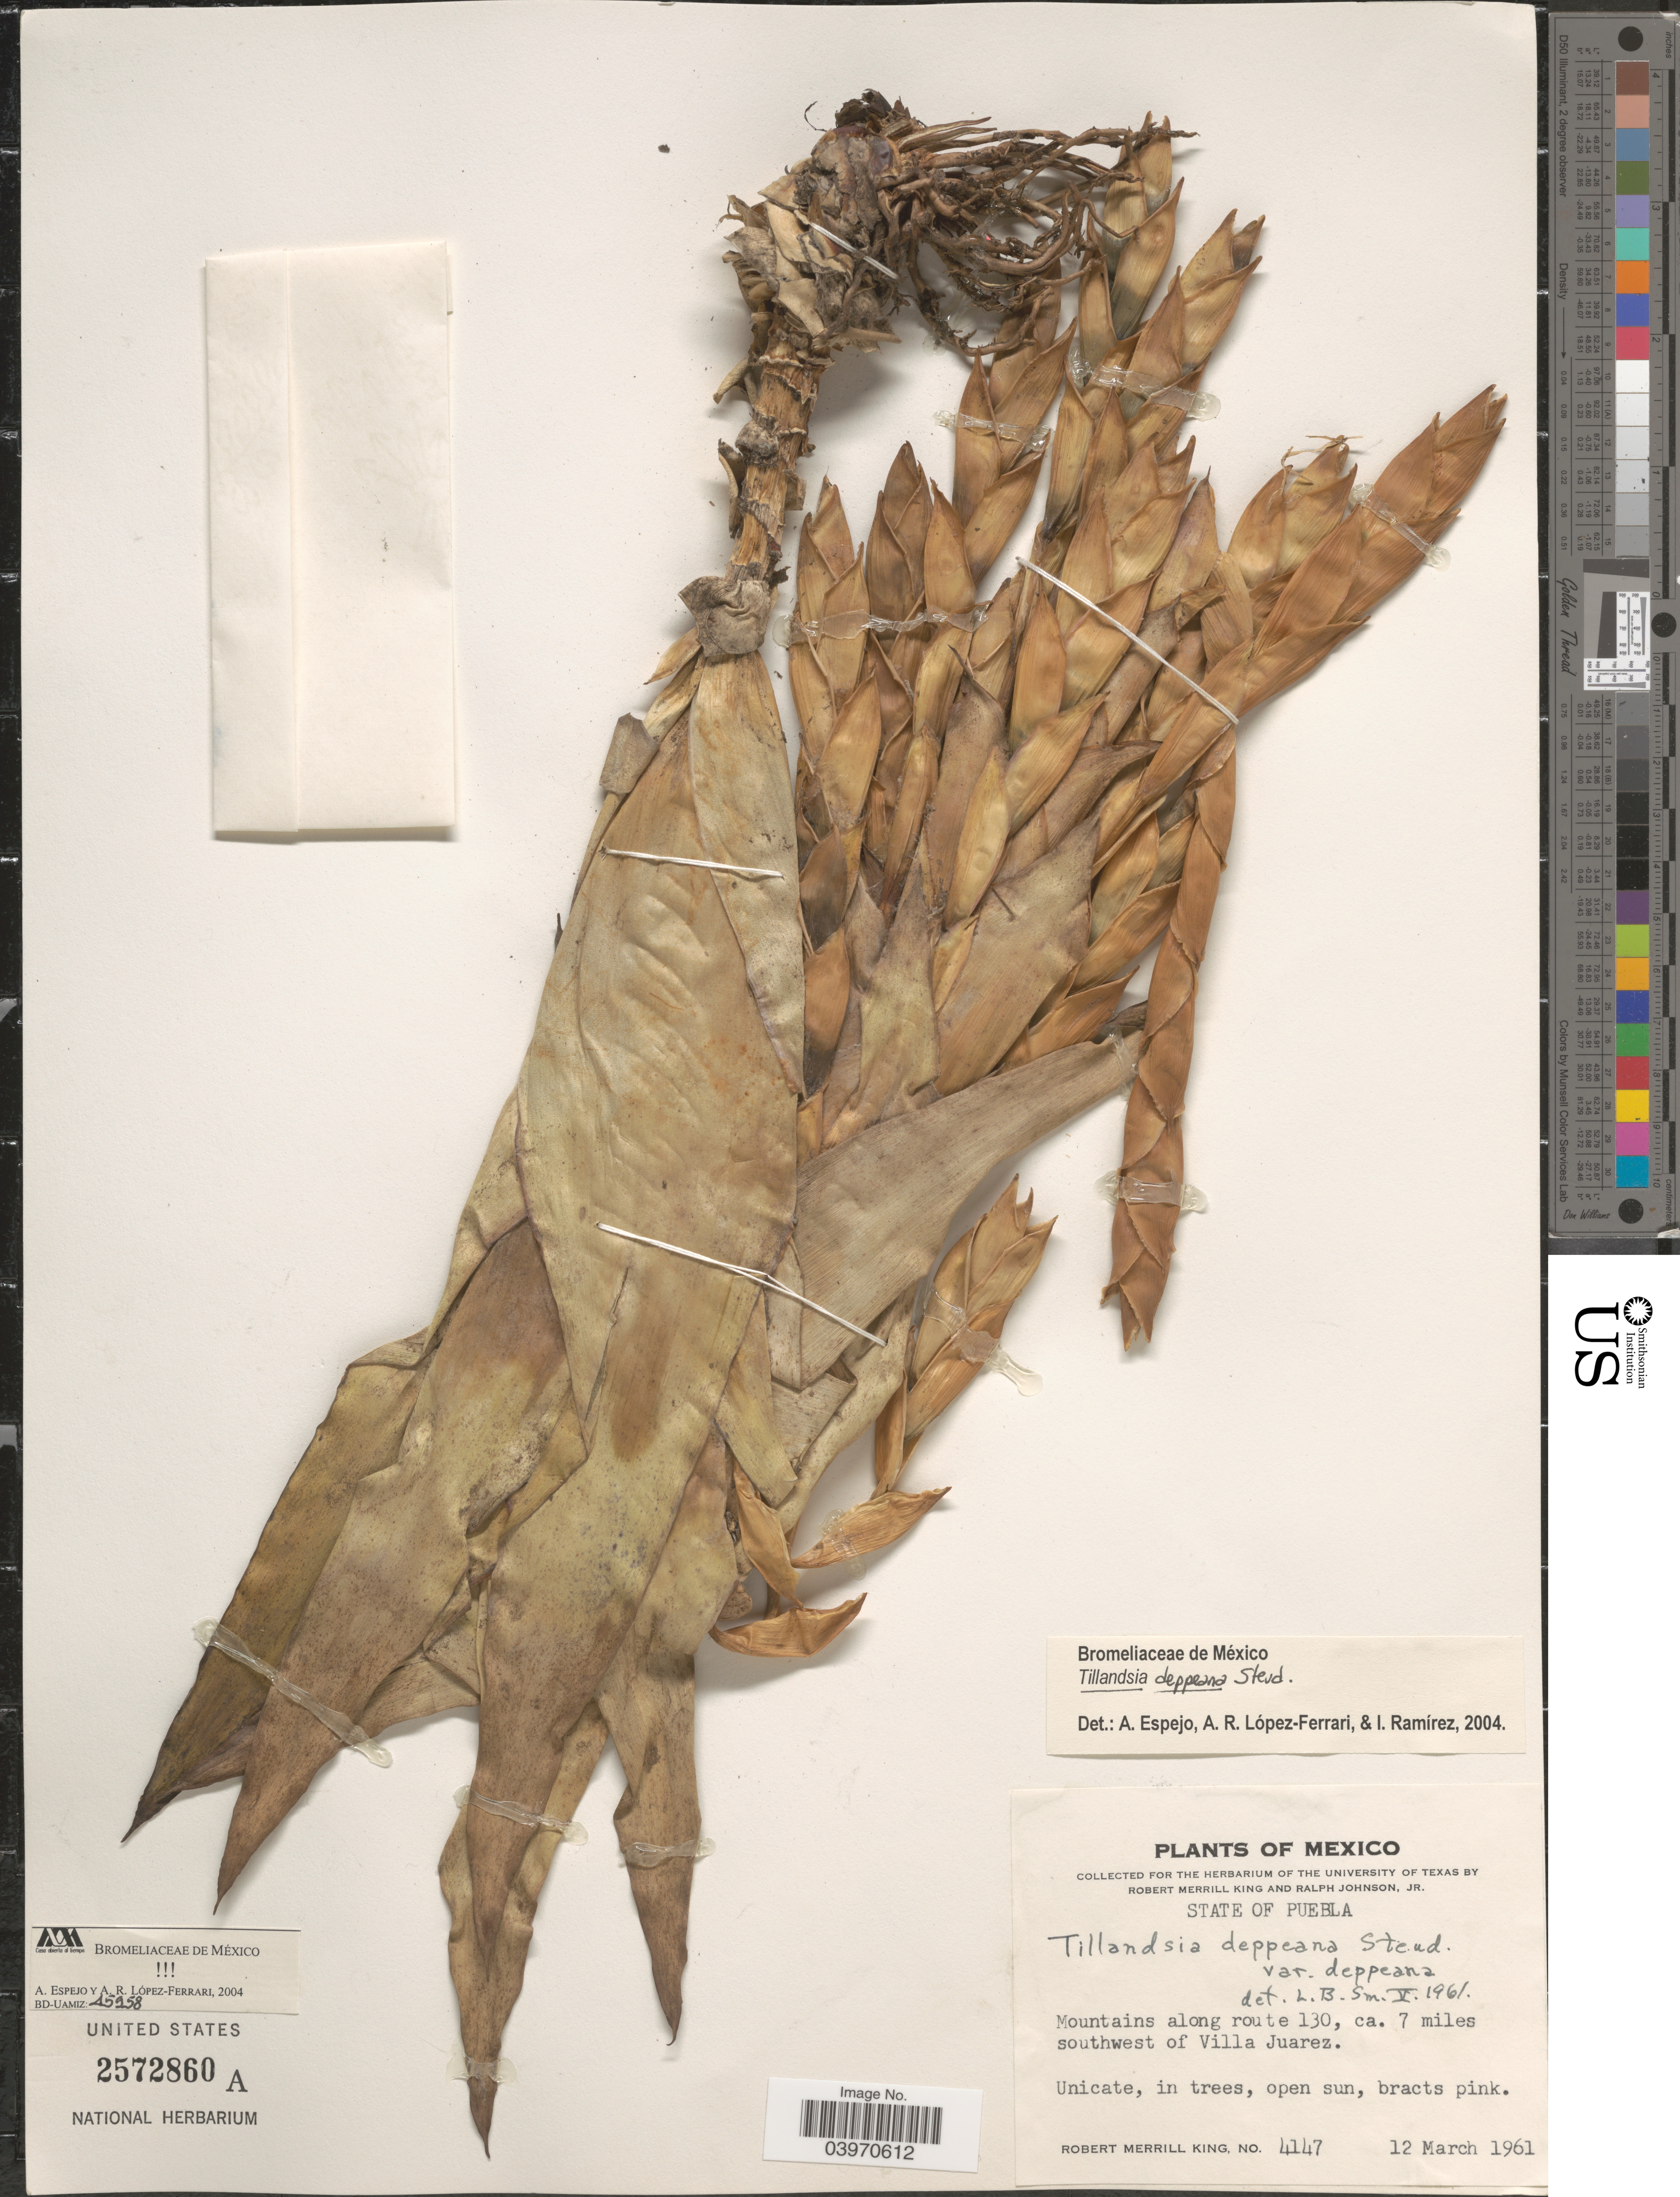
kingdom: Plantae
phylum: Tracheophyta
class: Liliopsida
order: Poales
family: Bromeliaceae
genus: Tillandsia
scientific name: Tillandsia deppeana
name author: Steud.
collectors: R. M. King & R. Johnson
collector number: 4147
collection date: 1961-03-12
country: Mexico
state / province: Puebla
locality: Mountains along route 130, ca. 7 miles southwest of Villa Juarez.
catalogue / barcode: US 2572860A